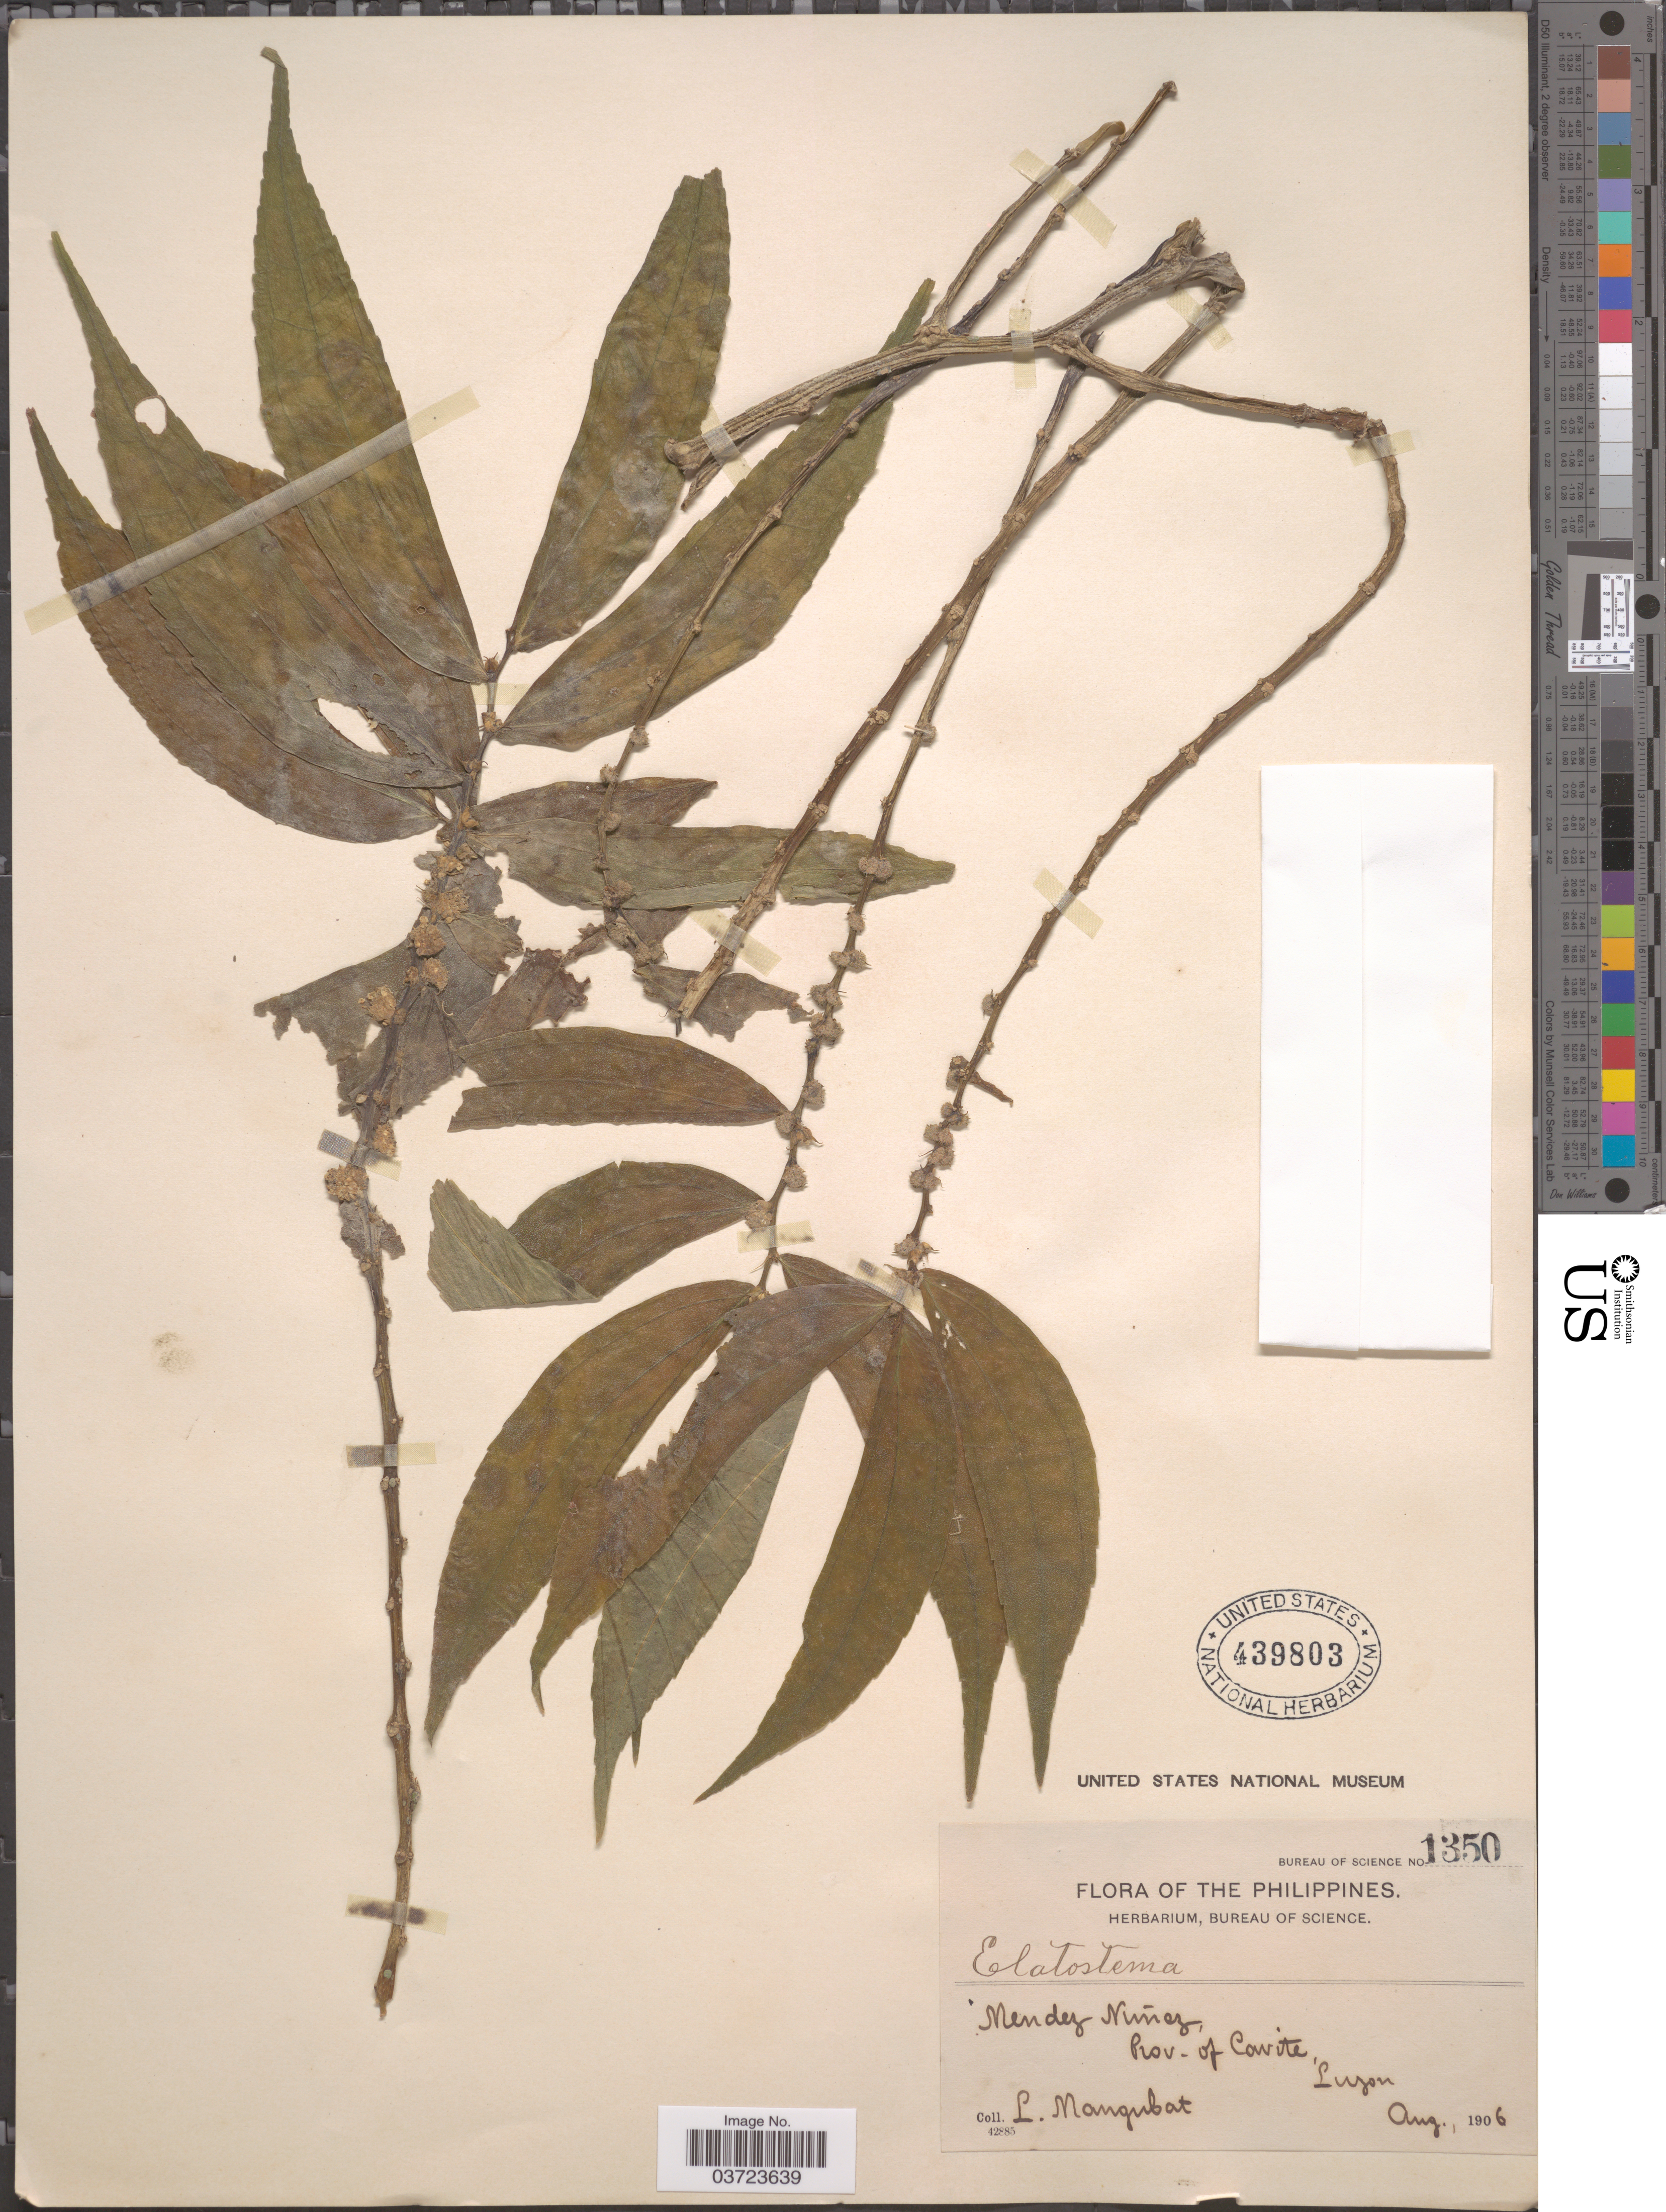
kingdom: Plantae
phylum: Tracheophyta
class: Magnoliopsida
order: Rosales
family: Urticaceae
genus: Elatostema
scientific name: Elatostema sp.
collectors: L. Mangubat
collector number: Bureau of Science 1350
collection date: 1906-08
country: Philippines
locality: Mendez Nuñez, Prov. of Cavite, Luzon.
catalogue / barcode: US 439803